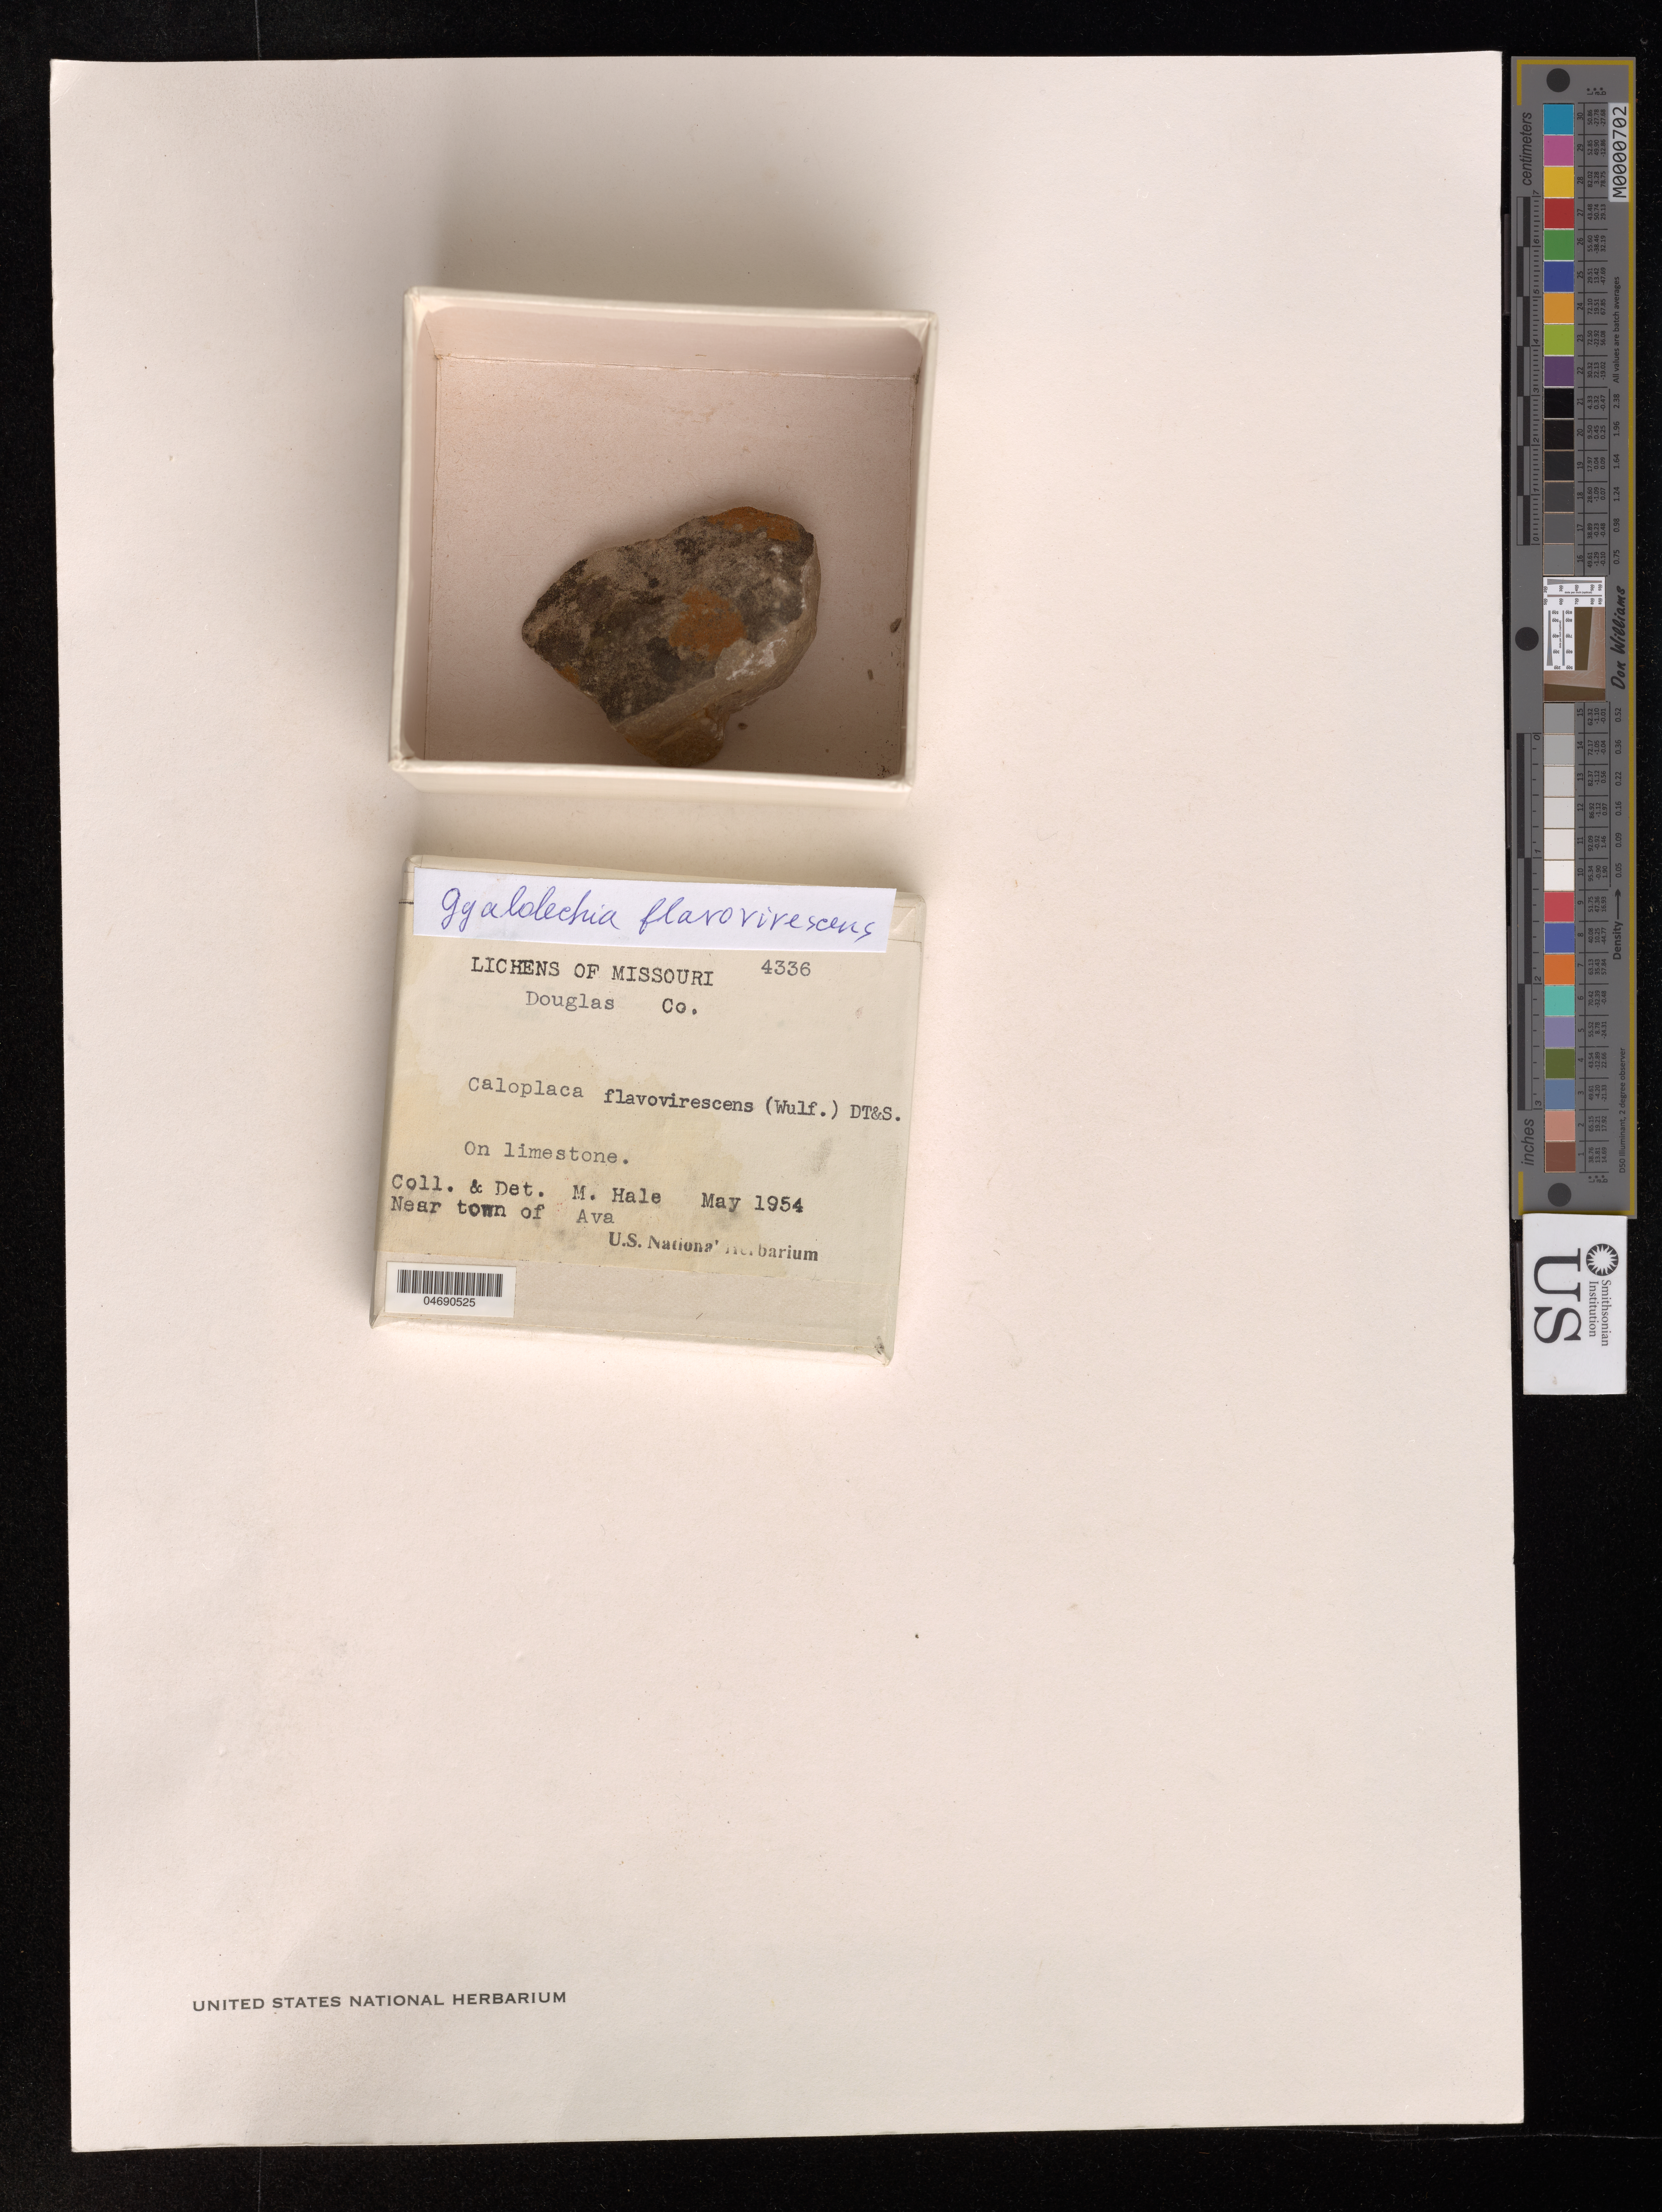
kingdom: Fungi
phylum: Ascomycota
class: Lecanoromycetes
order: Teloschistales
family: Teloschistaceae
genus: Gyalolechia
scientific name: Gyalolechia flavovirescens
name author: (Wulfen) Søchting et al.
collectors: M. Hale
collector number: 4336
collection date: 1954-05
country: United States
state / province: Missouri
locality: Douglas Co. Near town of Ava.